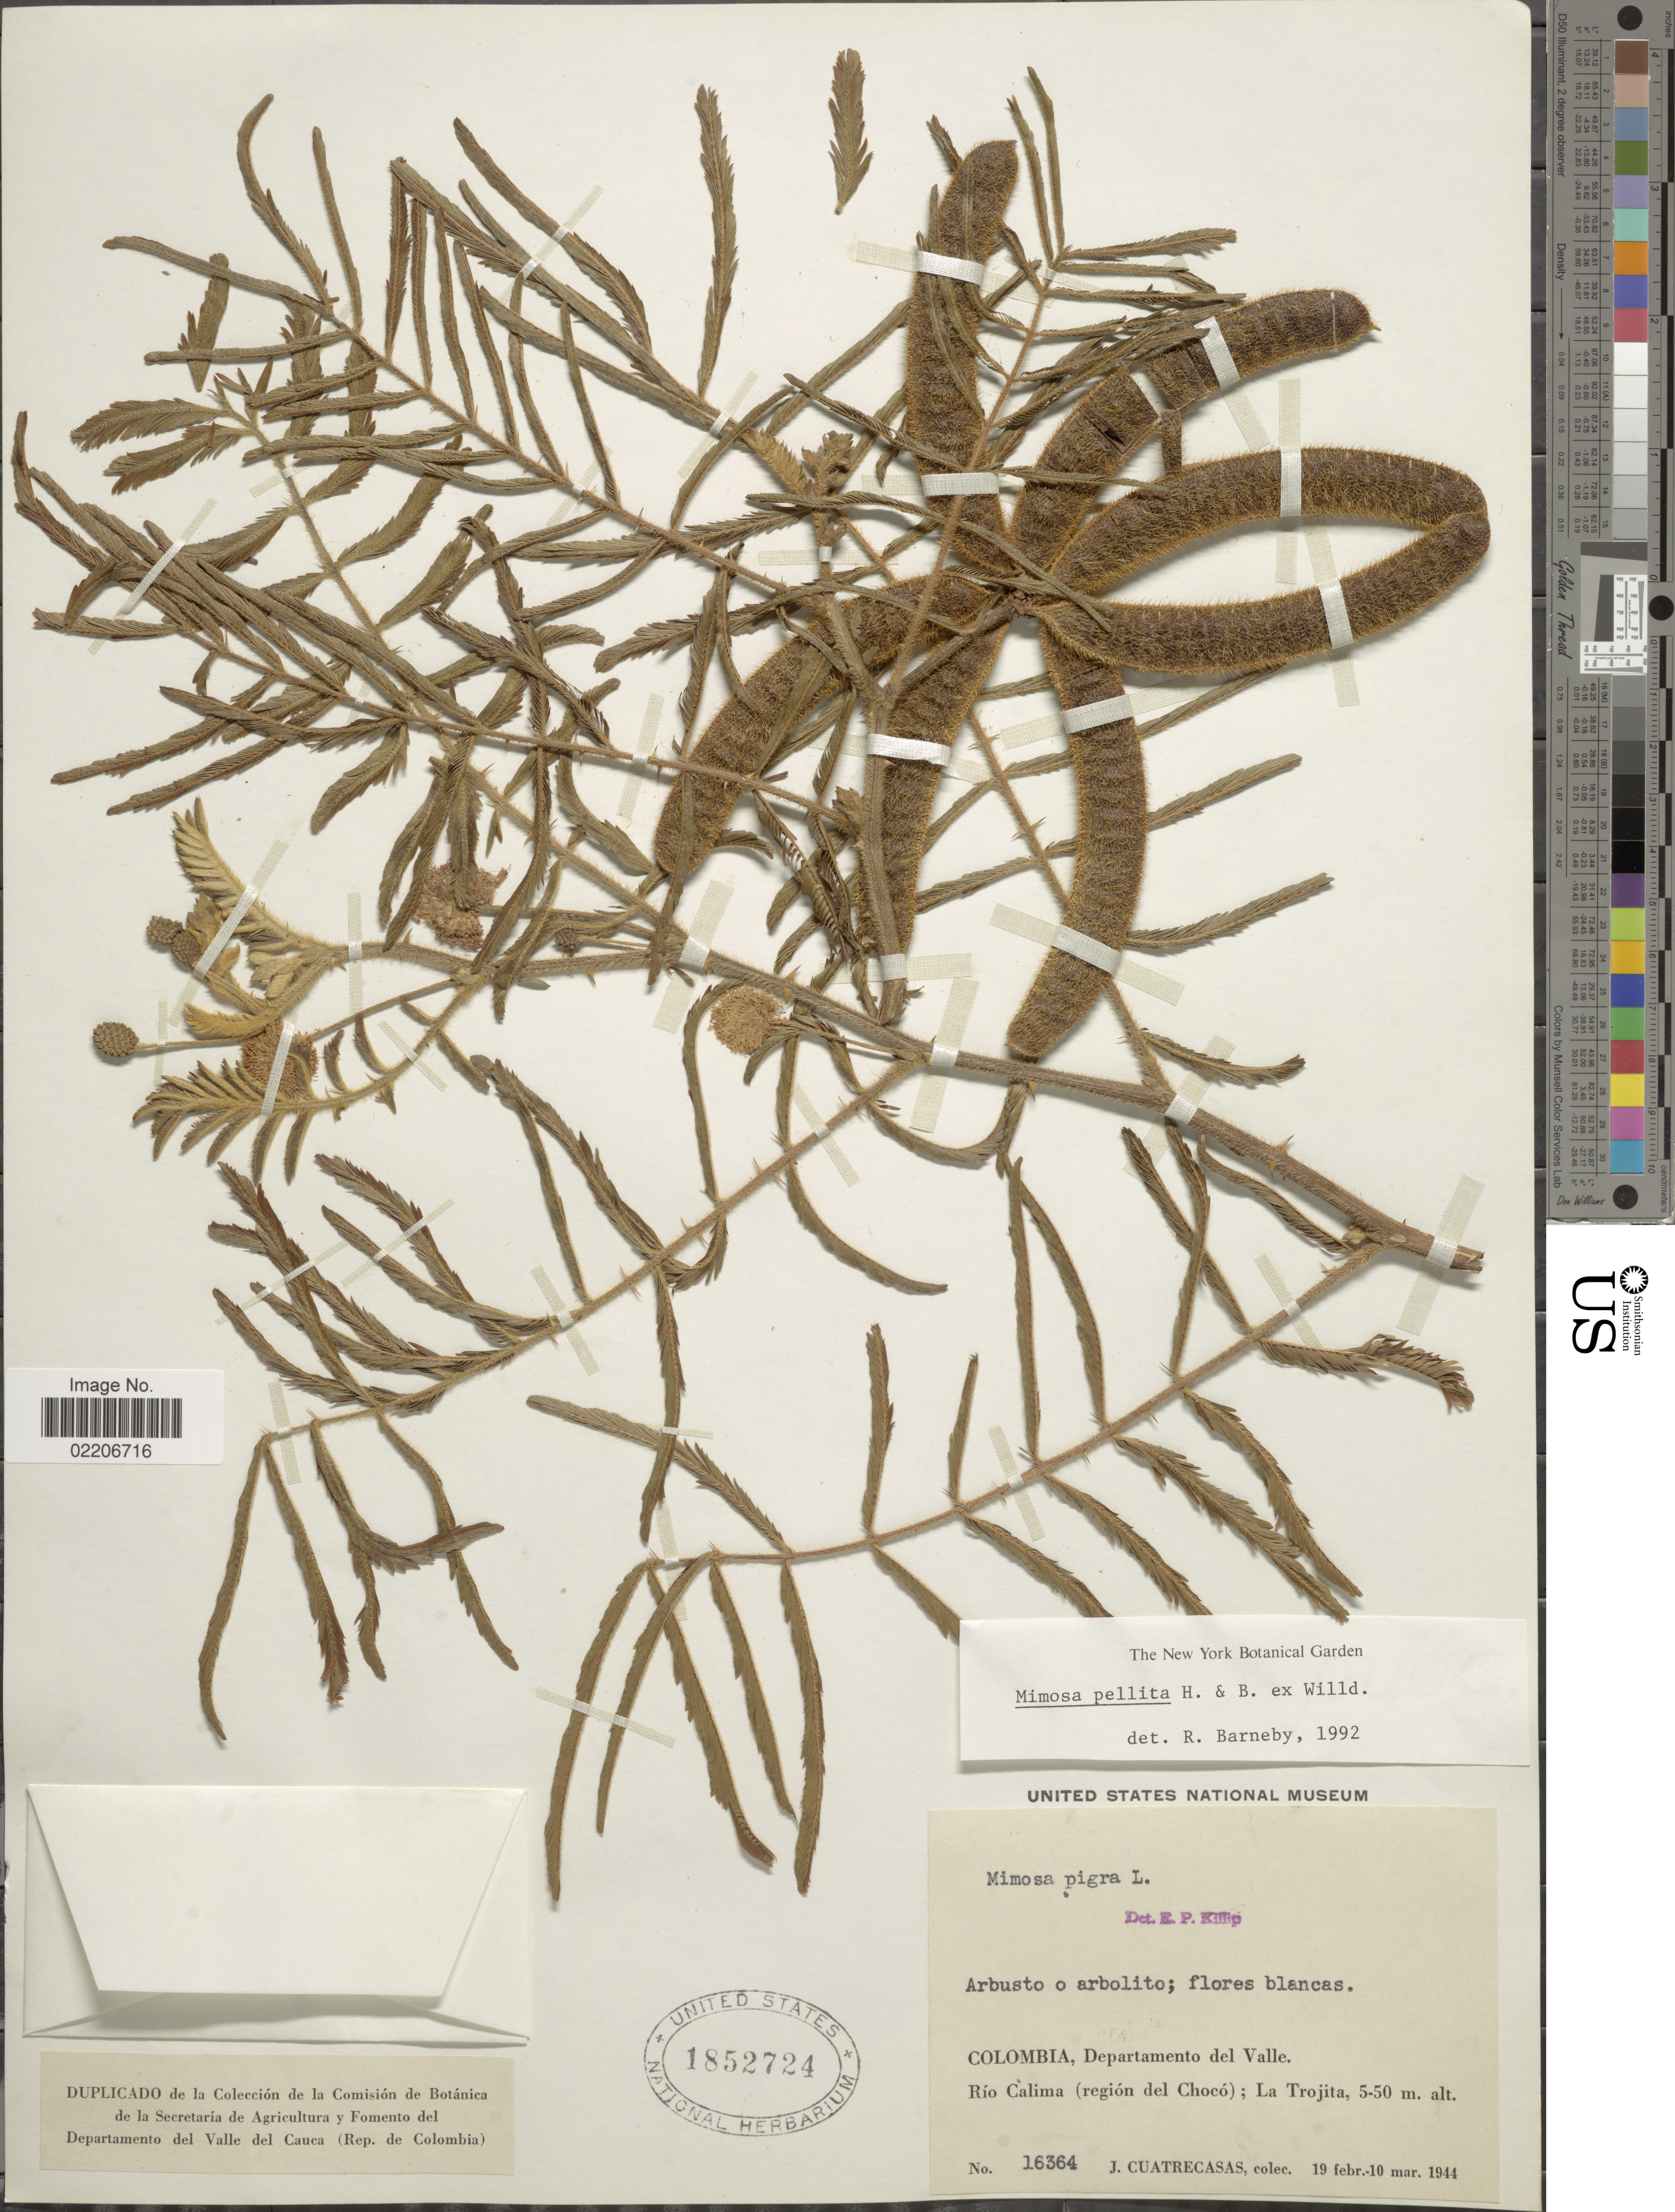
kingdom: Plantae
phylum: Tracheophyta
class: Magnoliopsida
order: Fabales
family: Fabaceae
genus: Mimosa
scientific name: Mimosa pellita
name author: Humb. & Bonpl. ex Willd.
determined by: Barneby, Rupert C., (NY)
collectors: J. Cuatrecasas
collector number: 16364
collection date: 1944-02-19/1944-03-10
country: Colombia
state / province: Valle del Cauca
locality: Departamento del Valle, Rio Calima (region del Choco), La Trojita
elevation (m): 5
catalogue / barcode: US 1852724